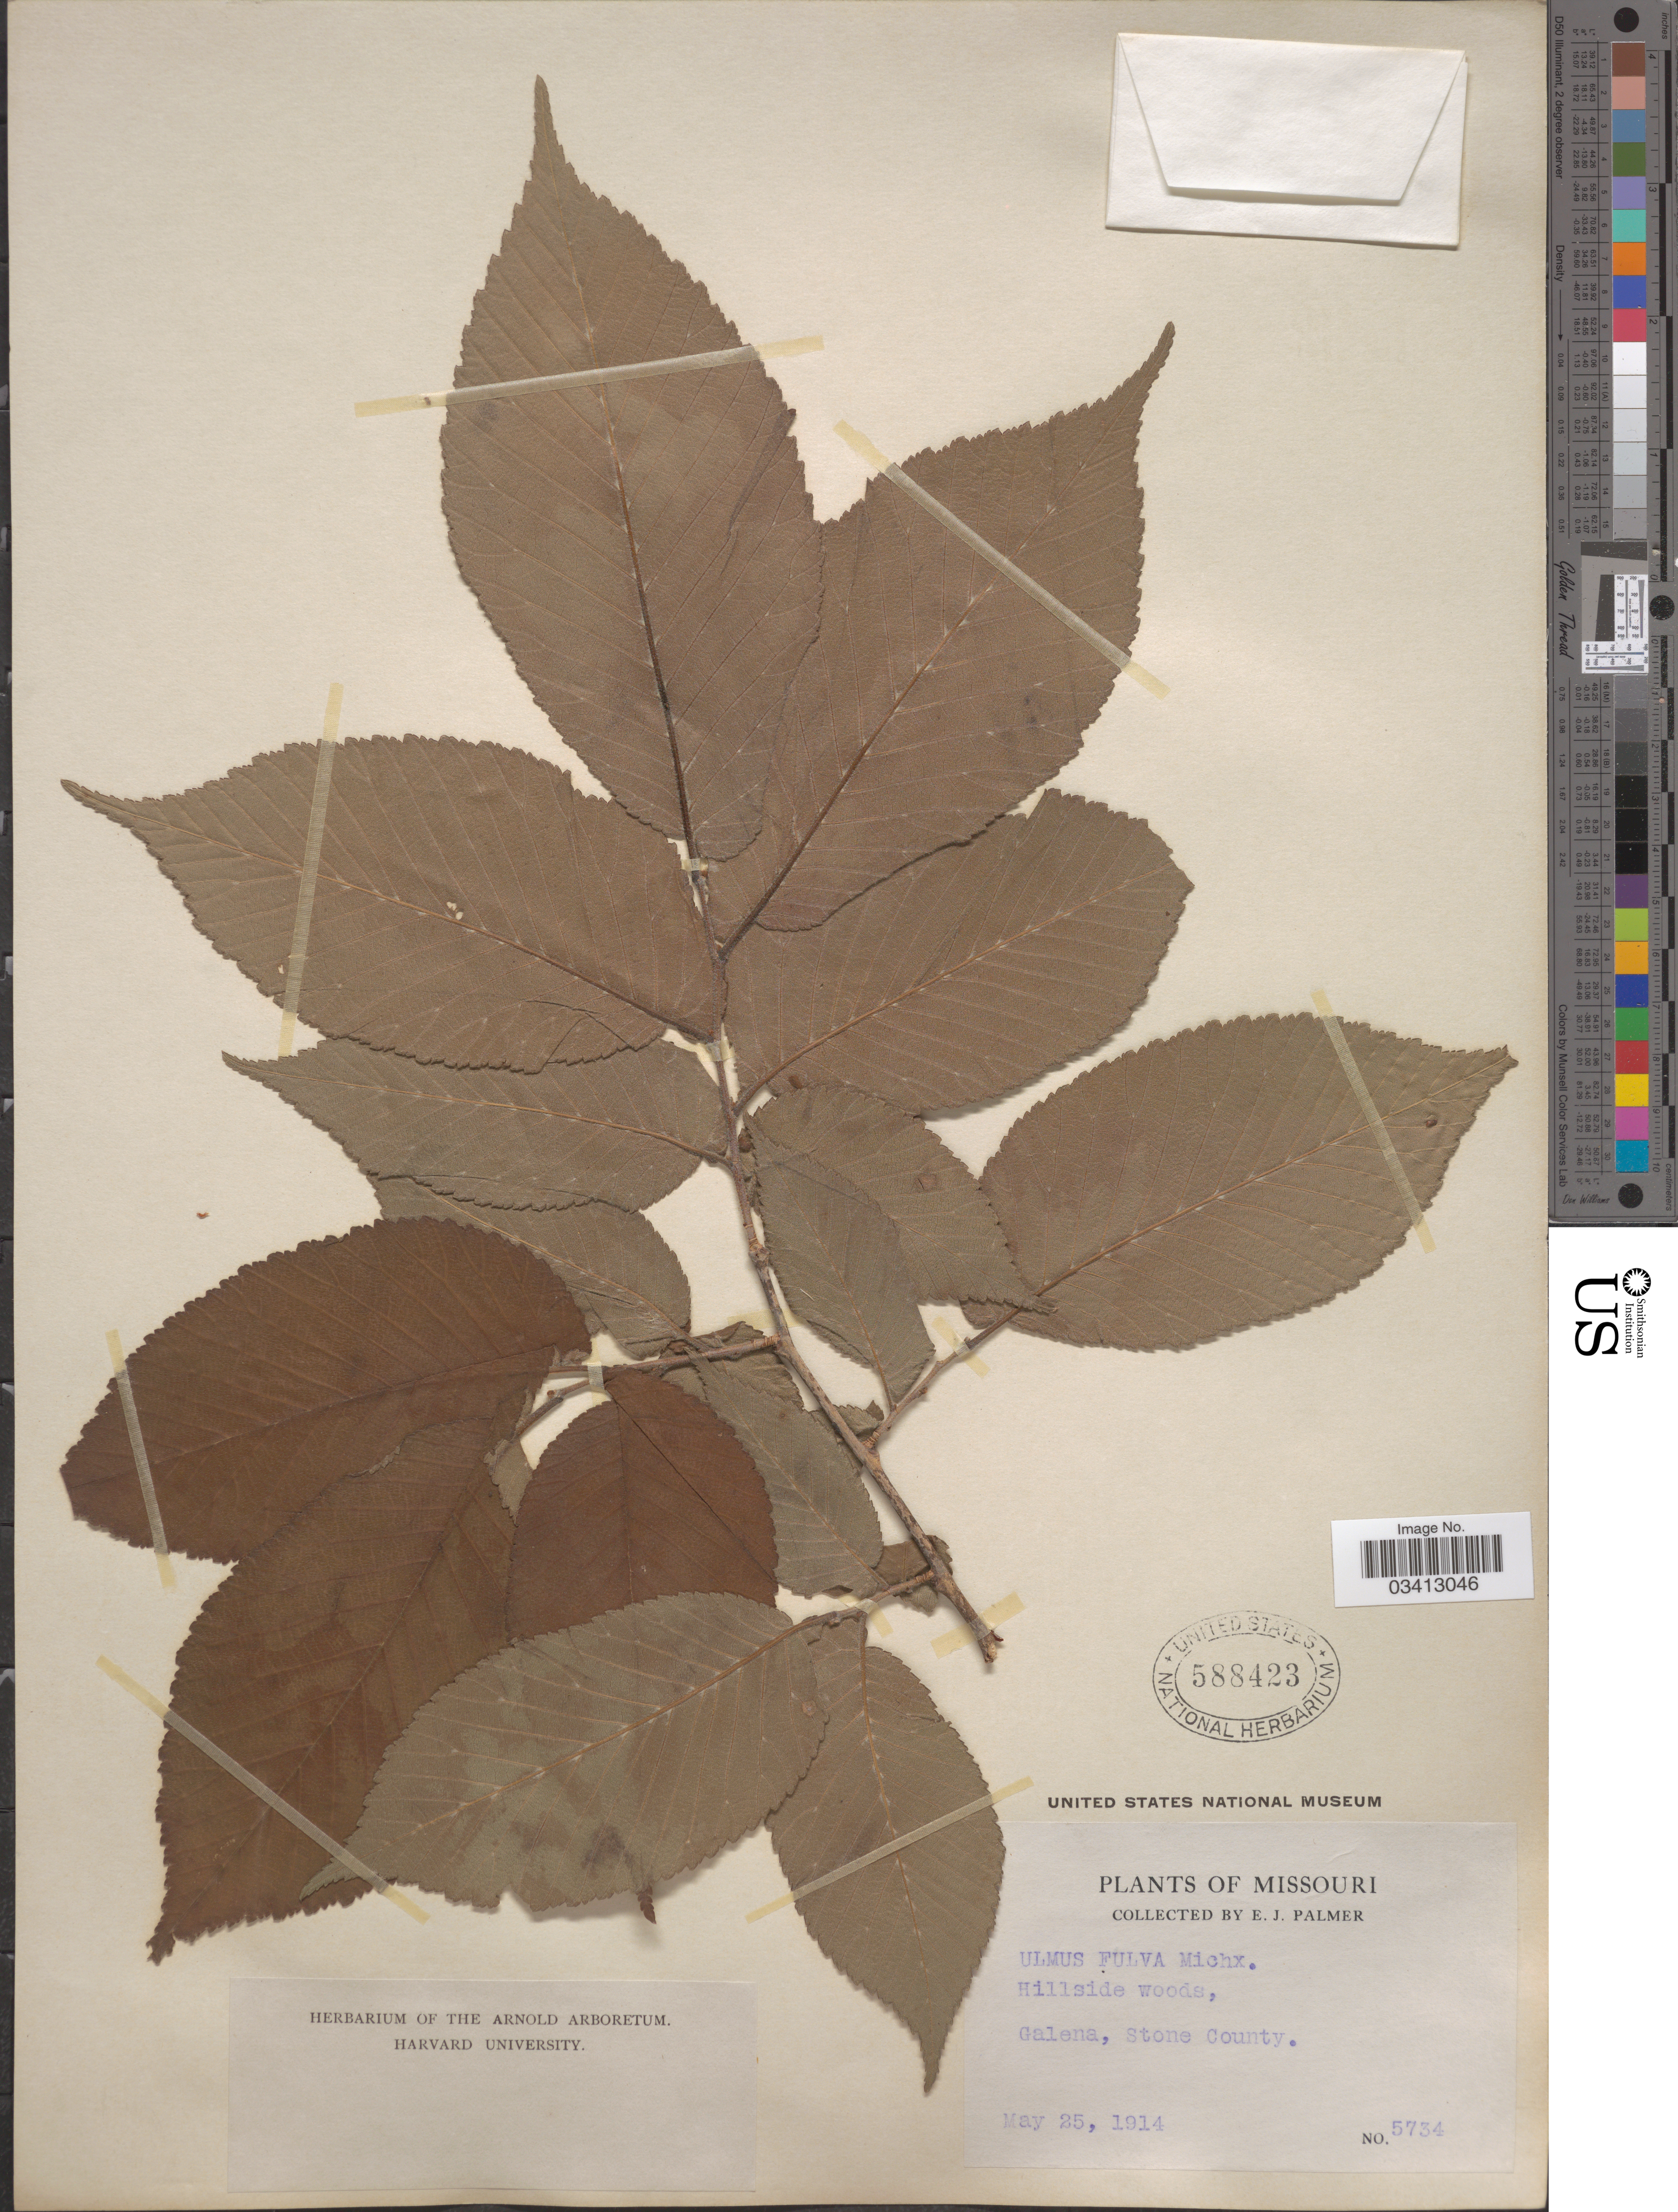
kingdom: Plantae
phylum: Tracheophyta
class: Magnoliopsida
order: Rosales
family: Ulmaceae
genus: Ulmus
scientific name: Ulmus rubra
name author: Muhl.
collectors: E. J. Palmer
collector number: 5734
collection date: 1914-05-25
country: United States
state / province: Missouri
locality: Galena, Stone County.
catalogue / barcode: US 588423